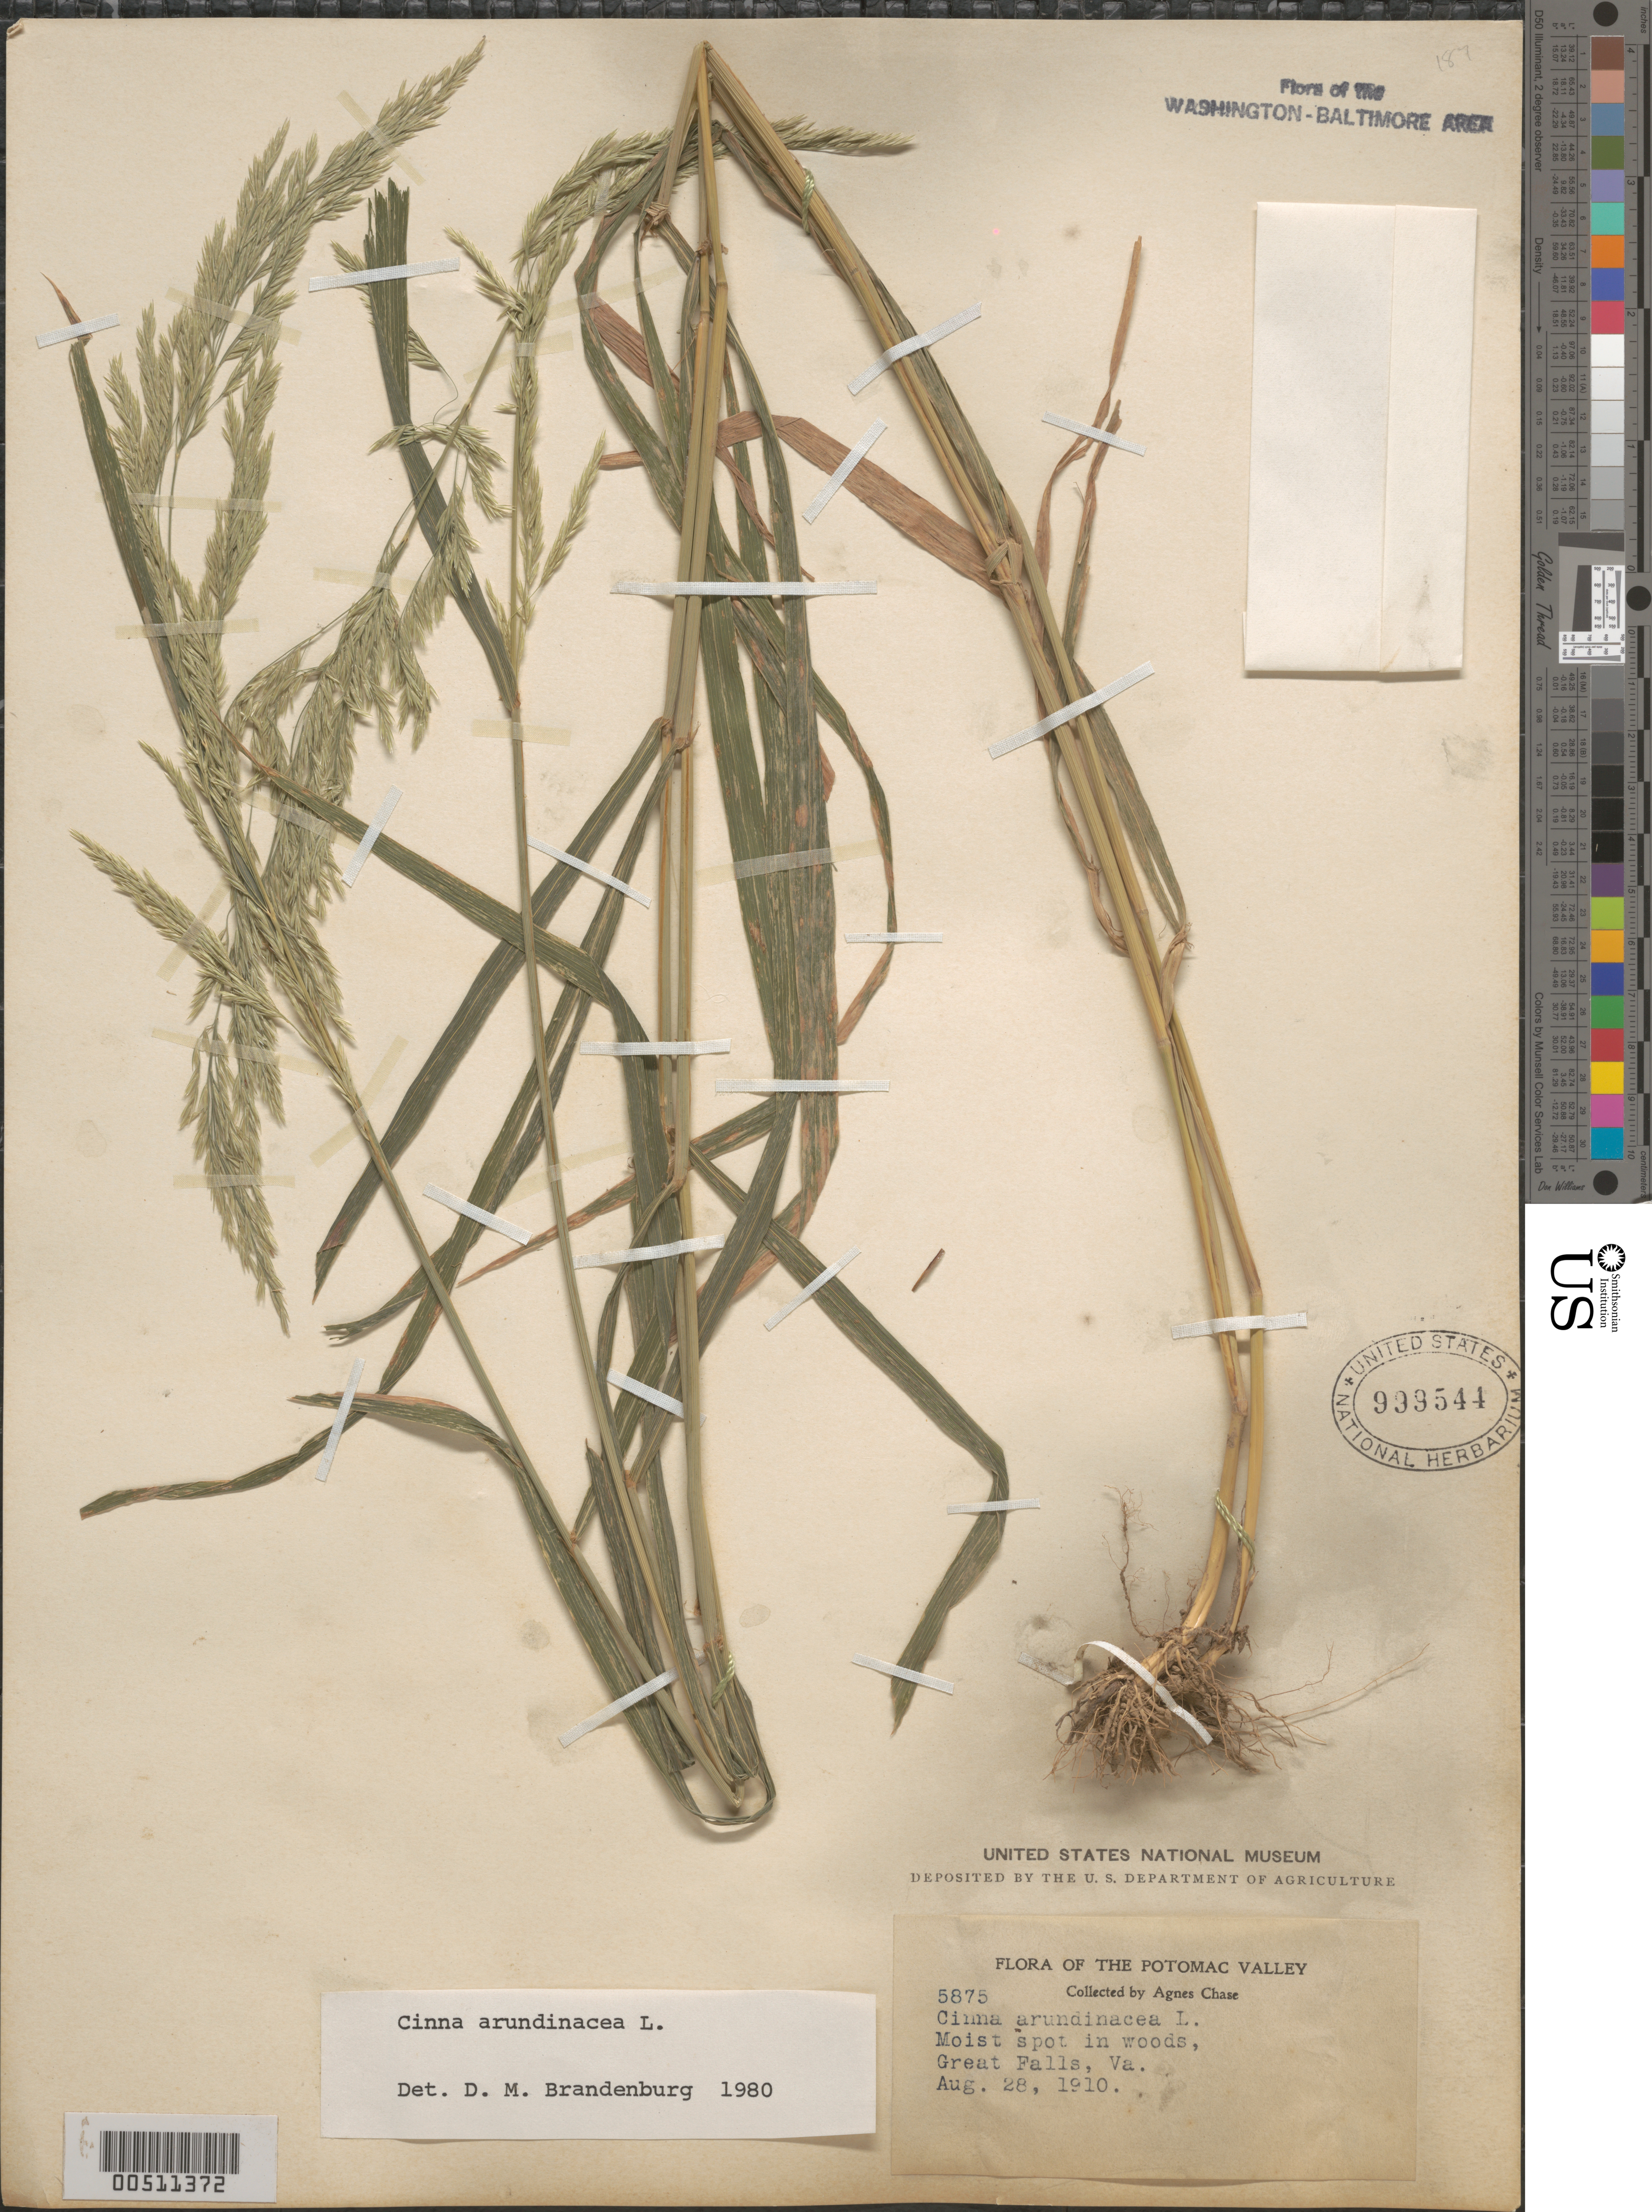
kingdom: Plantae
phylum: Tracheophyta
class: Liliopsida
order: Poales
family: Poaceae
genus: Cinna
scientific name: Cinna arundinacea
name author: L.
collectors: A. Chase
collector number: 5875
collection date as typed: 28 Aug 1910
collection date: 1910-08-28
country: United States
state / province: Virginia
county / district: Fairfax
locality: Great Falls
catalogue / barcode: US 999544